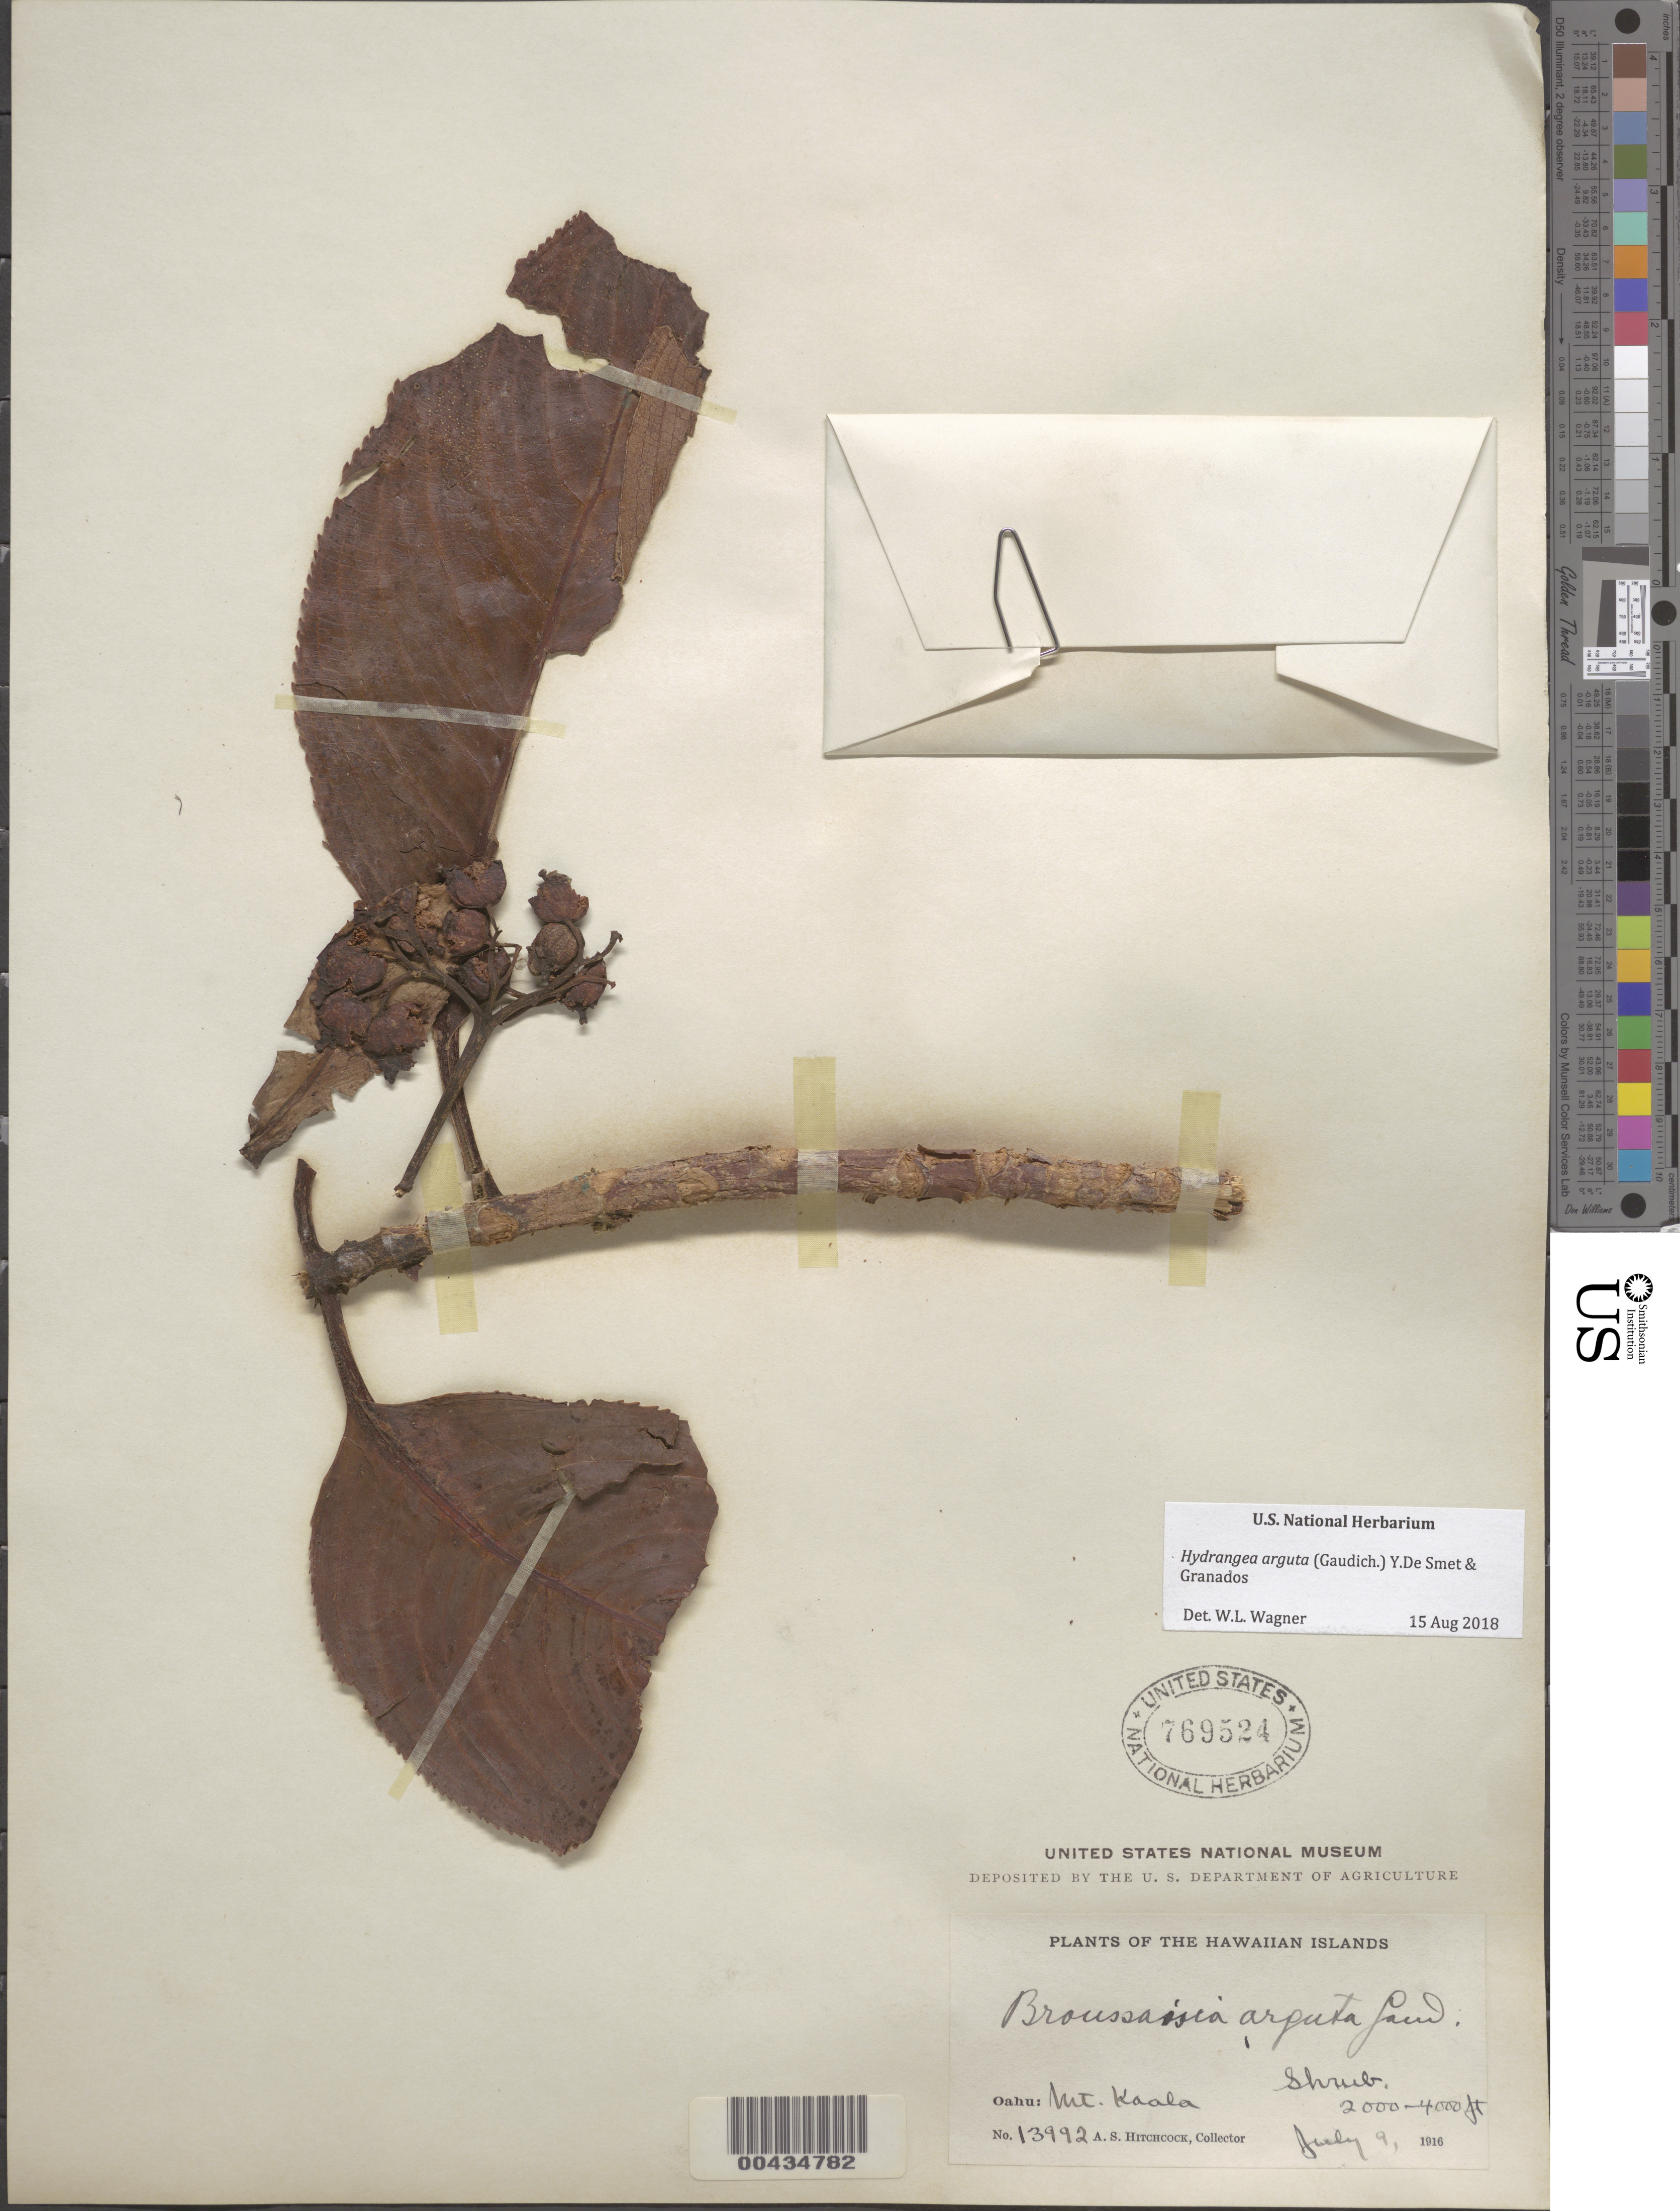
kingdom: Plantae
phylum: Tracheophyta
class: Magnoliopsida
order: Cornales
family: Hydrangeaceae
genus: Hydrangea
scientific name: Hydrangea arguta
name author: (Gaudich.) Y. De Smet & C. Granados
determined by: Wagner, W. L., (BOT), Smithsonian Institution - National Museum of Natural History (UNITED STATES)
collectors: A. S. Hitchcock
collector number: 13992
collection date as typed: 9 Jul 1916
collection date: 1916-07-09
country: United States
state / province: Hawaii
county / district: Honolulu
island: Oahu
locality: Mount Kaala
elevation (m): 610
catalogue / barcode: US 769524